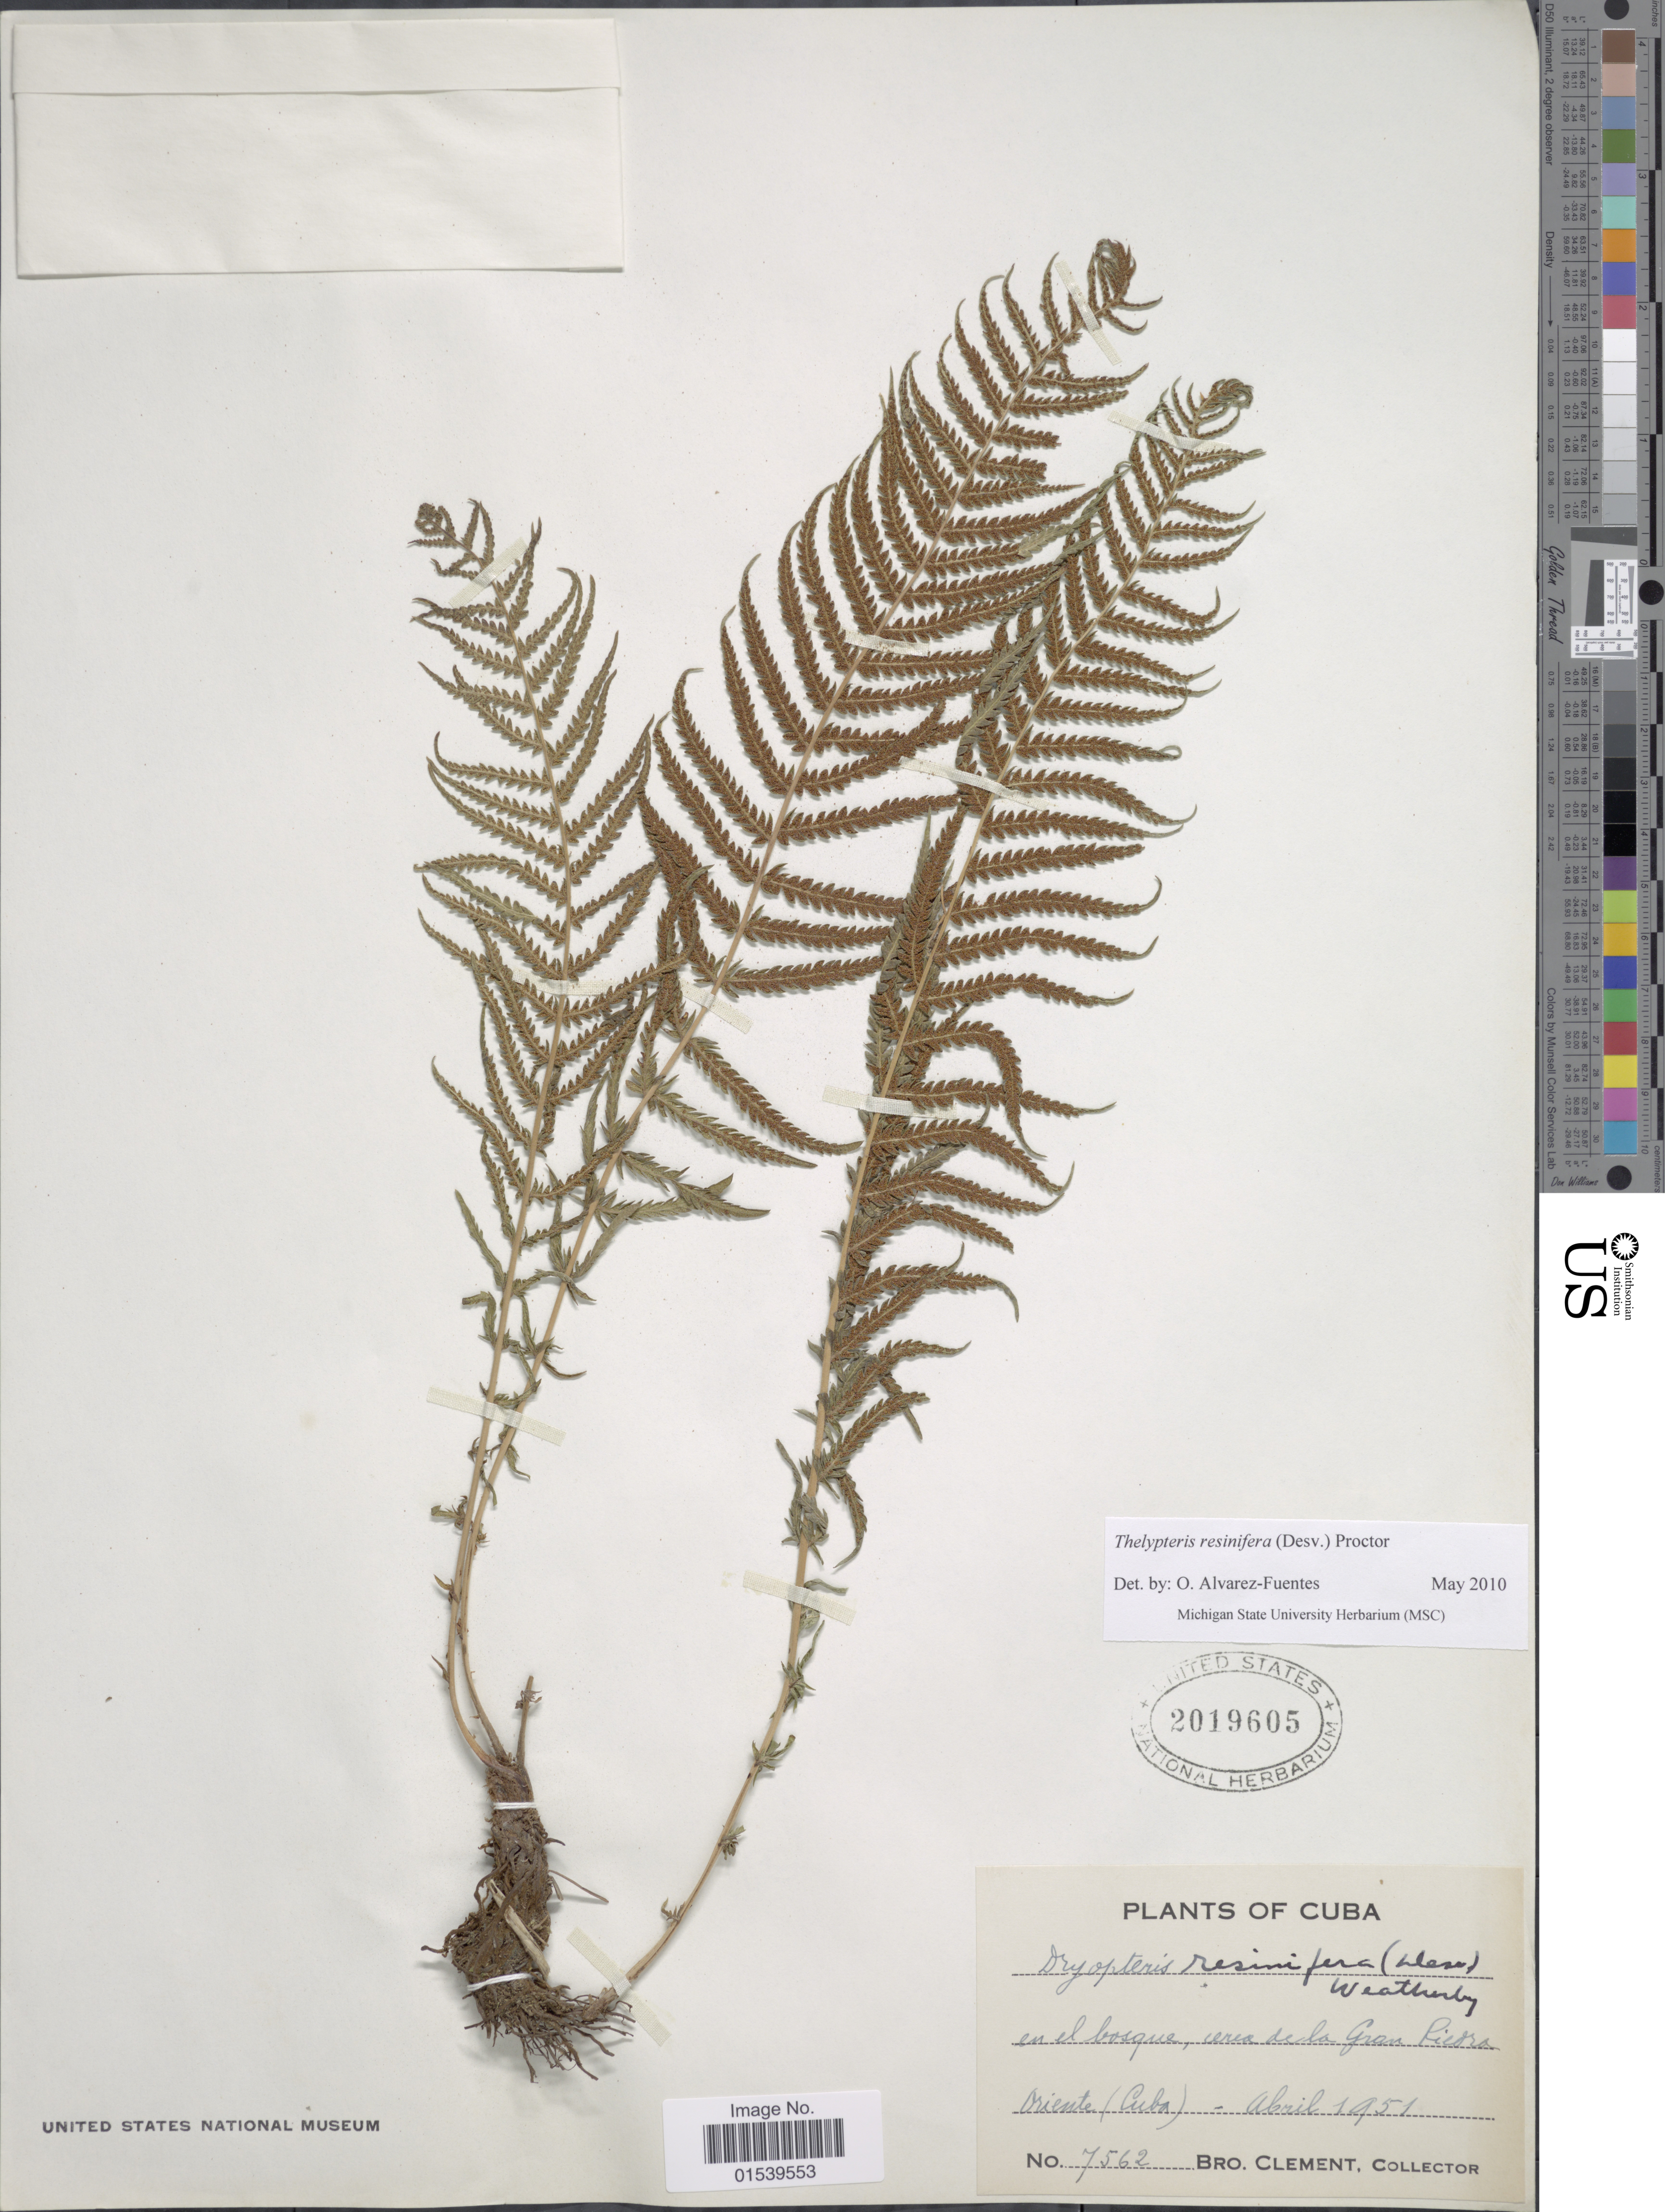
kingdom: Plantae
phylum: Tracheophyta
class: Polypodiopsida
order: Polypodiales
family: Thelypteridaceae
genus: Amauropelta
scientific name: Amauropelta resinifera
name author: (Desv.) Pic. Serm.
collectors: B. Clement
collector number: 7562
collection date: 1951-04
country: Cuba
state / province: Oriente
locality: Area de la Gran Piedra, Oriente (Cuba)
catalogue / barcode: US 2019605